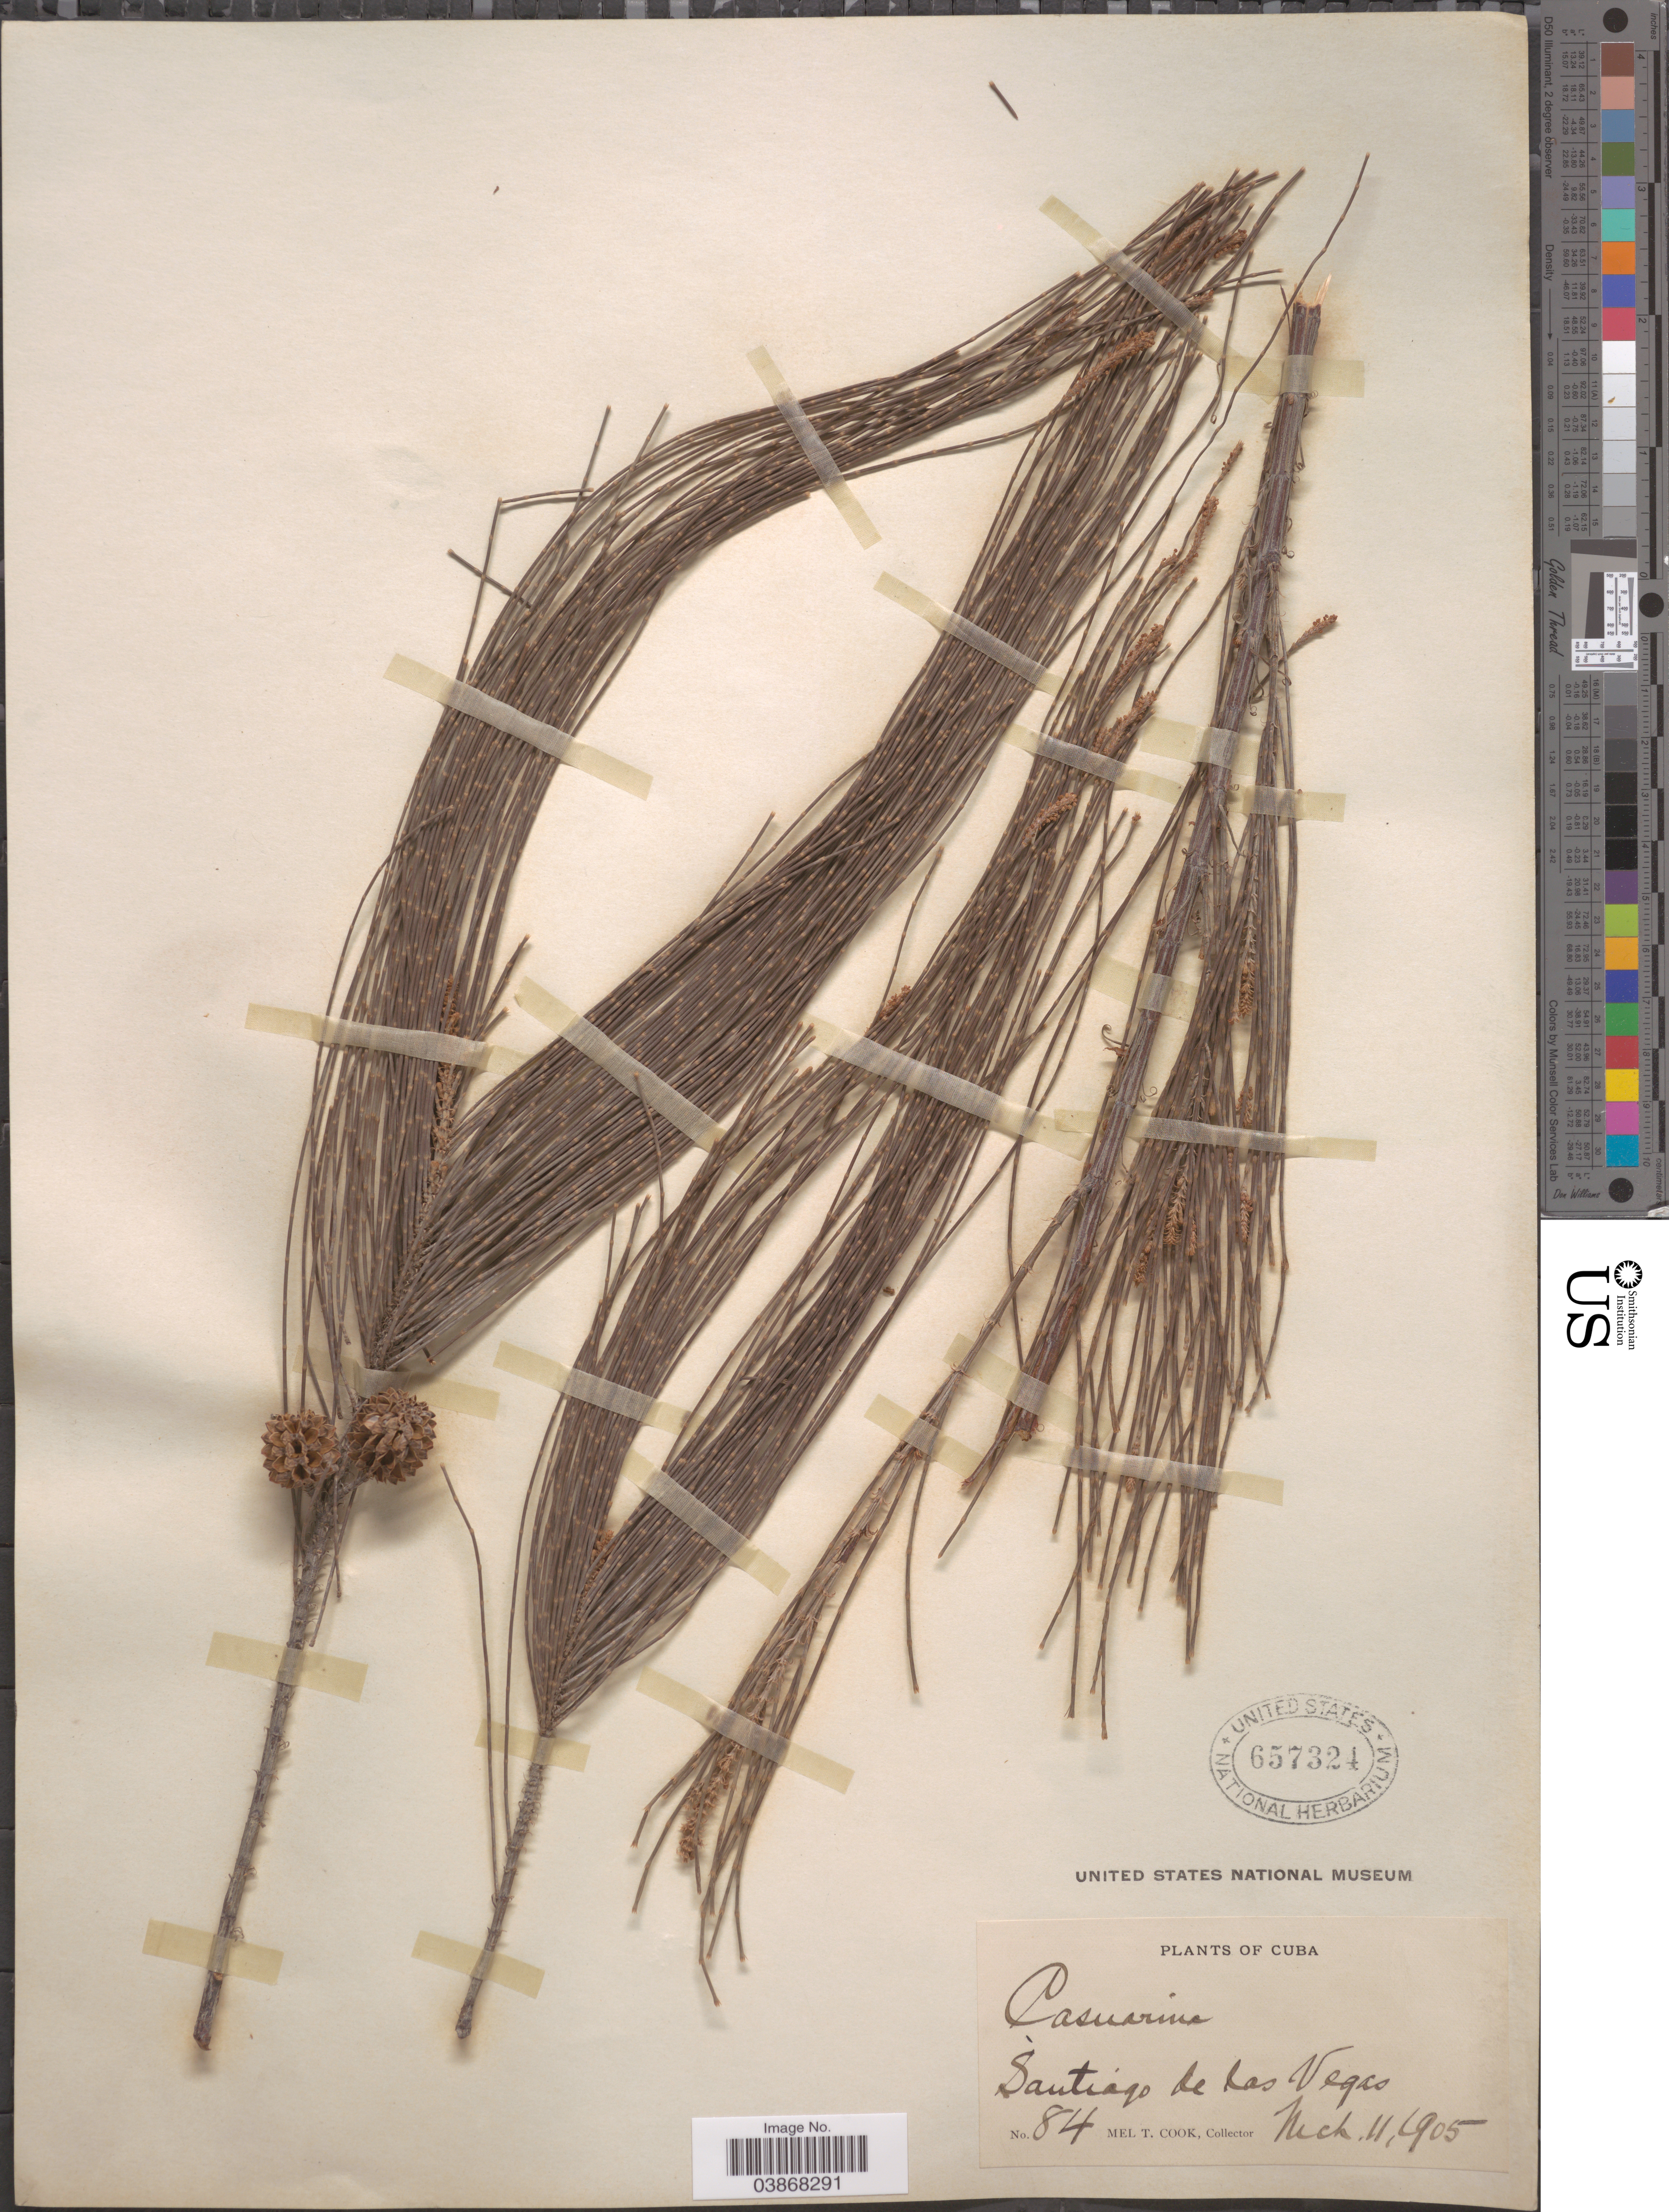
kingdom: Plantae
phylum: Tracheophyta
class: Magnoliopsida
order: Fagales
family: Casuarinaceae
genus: Casuarina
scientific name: Casuarina equisetifolia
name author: L.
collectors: M. T. Cook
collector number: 84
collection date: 1905-03-11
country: Cuba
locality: Santiago de las Vegas.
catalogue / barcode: US 657324